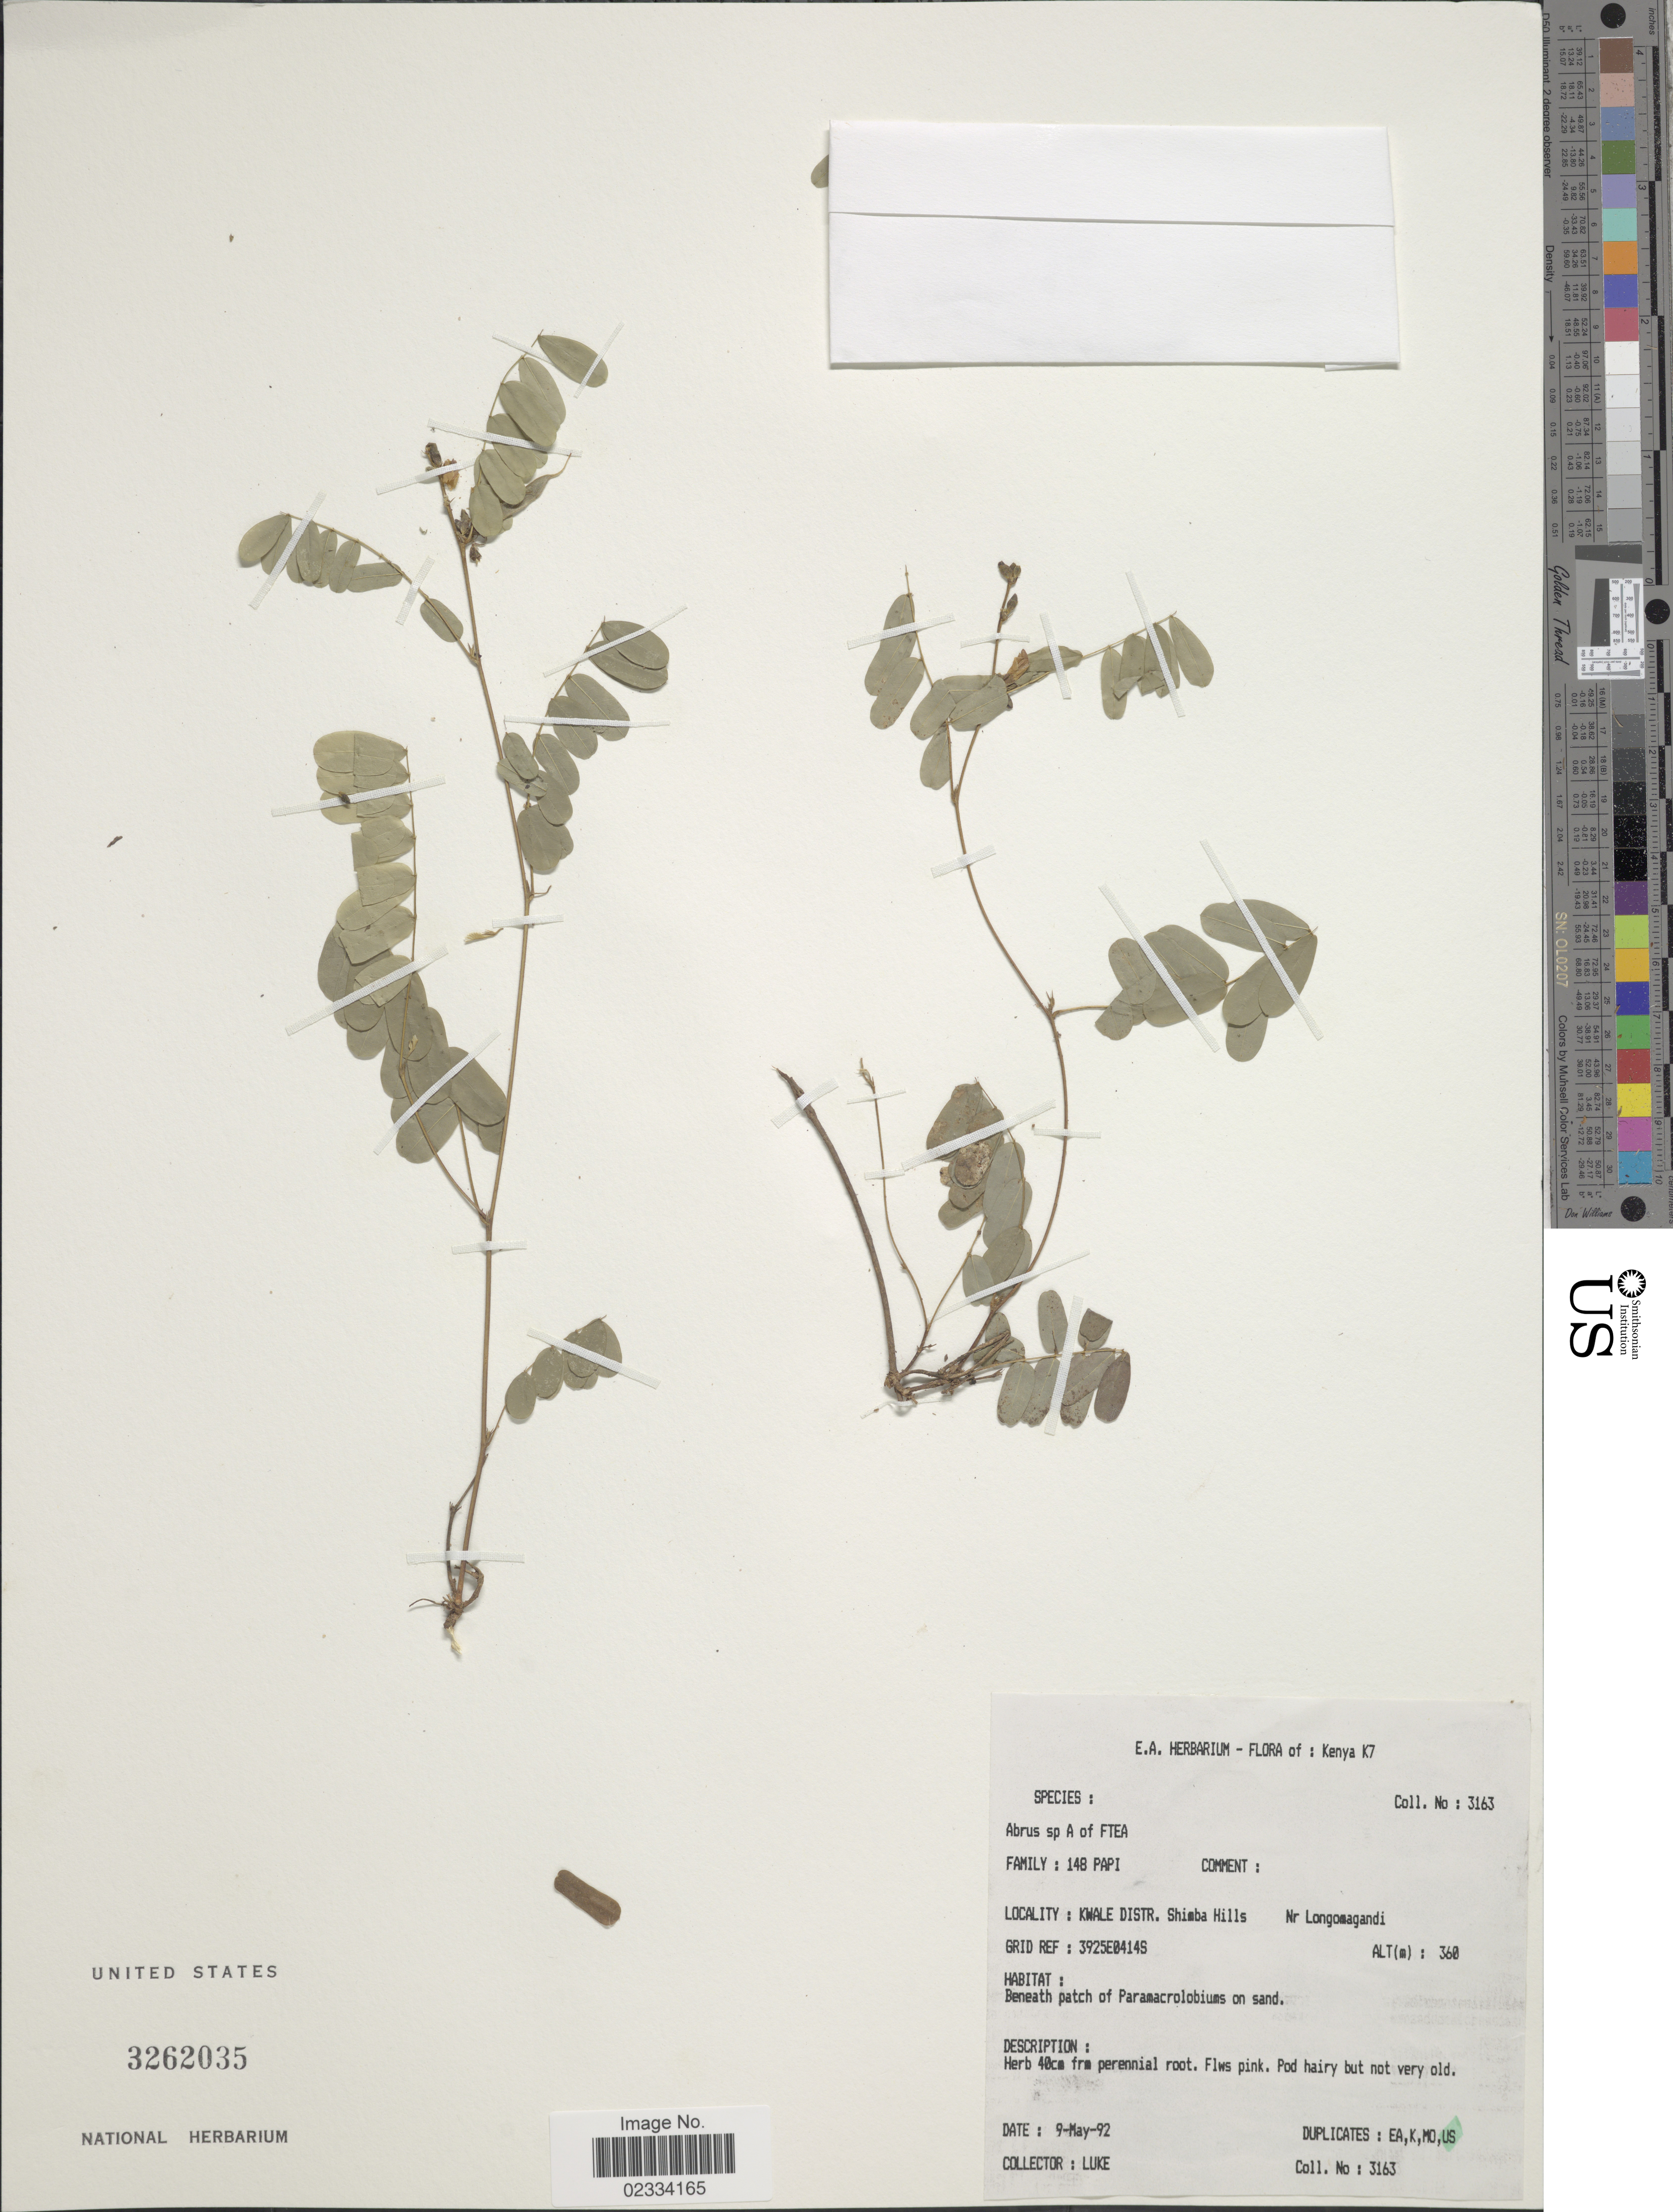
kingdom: Plantae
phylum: Tracheophyta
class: Magnoliopsida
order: Fabales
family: Fabaceae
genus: Abrus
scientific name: Abrus sp.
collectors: -. Luke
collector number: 3163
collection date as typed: Transcribed d/m/y: 9/5/92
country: Kenya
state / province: Kwale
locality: Kenya K7. Shimba Hills Nr Longomagandi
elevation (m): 360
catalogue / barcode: US 3262035